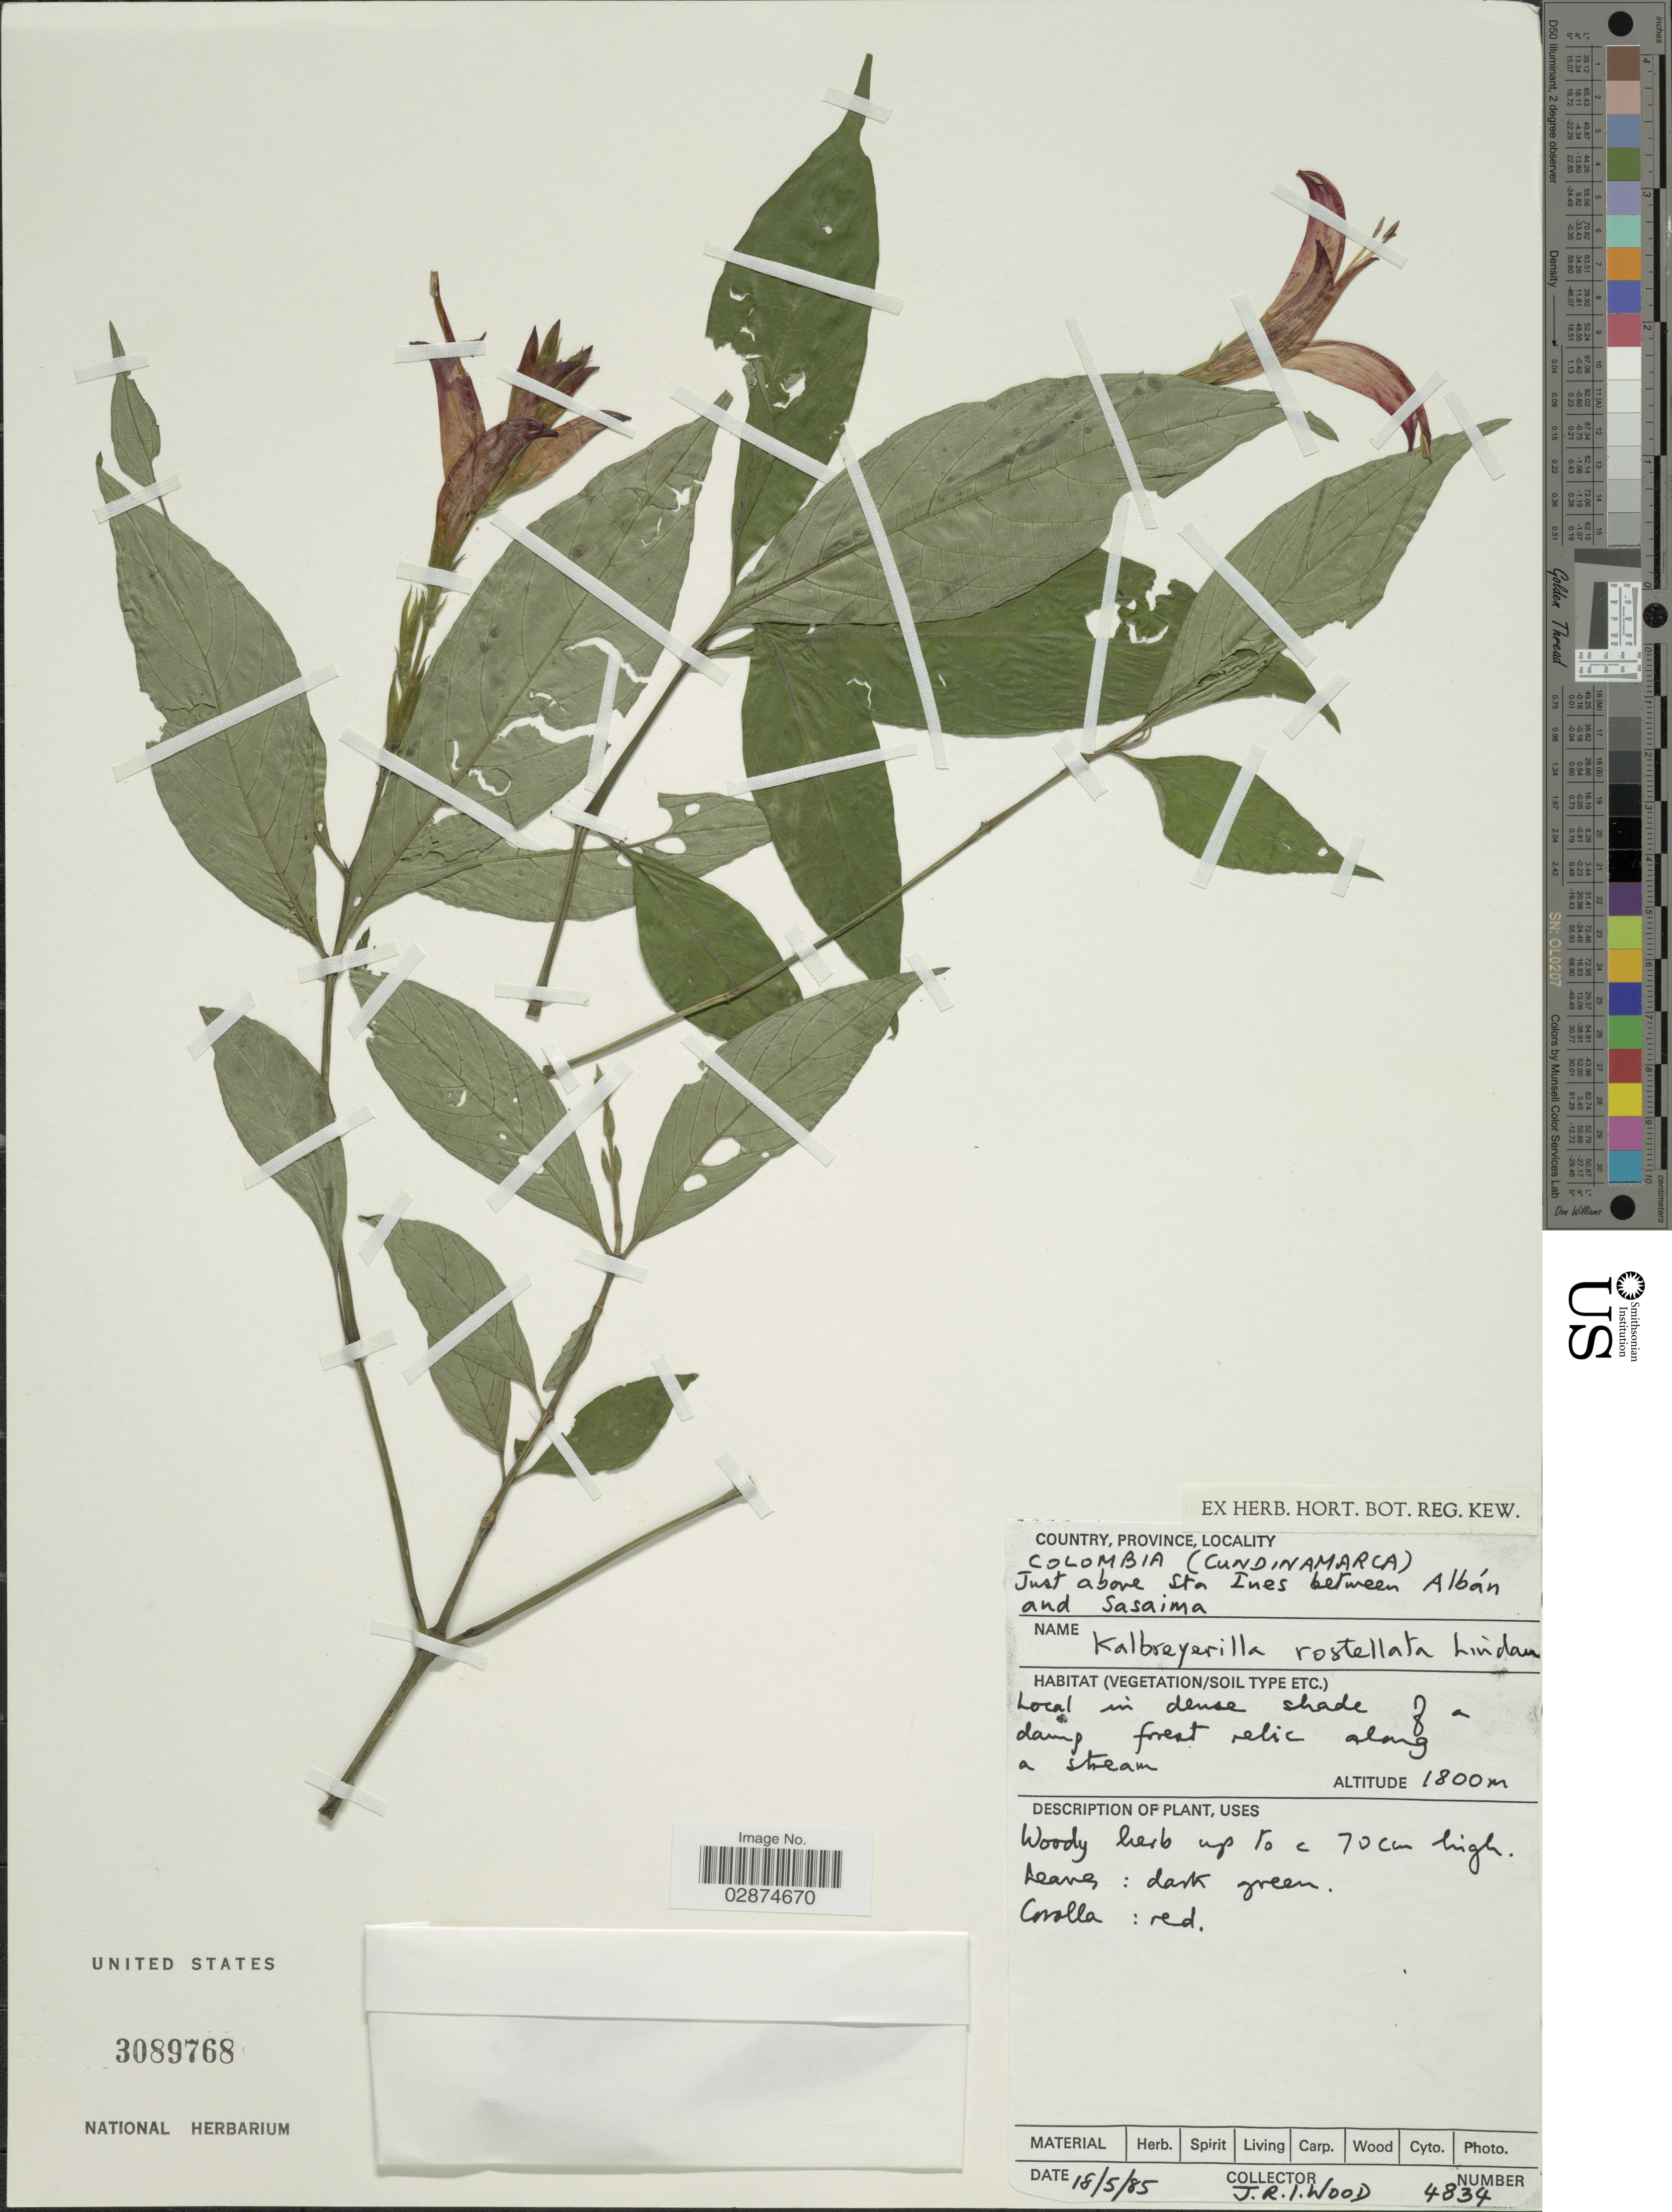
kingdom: Plantae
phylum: Tracheophyta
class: Magnoliopsida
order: Lamiales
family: Acanthaceae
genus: Kalbreyeriella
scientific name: Kalbreyeriella rostellata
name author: Lindau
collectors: J. R. I. Wood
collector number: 4834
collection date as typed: Transcribed d/m/y: 18/5/85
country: Colombia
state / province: Cundinamarca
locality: Just above Sta Ines between Albán and Sasaima.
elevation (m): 1800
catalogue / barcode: US 3089768